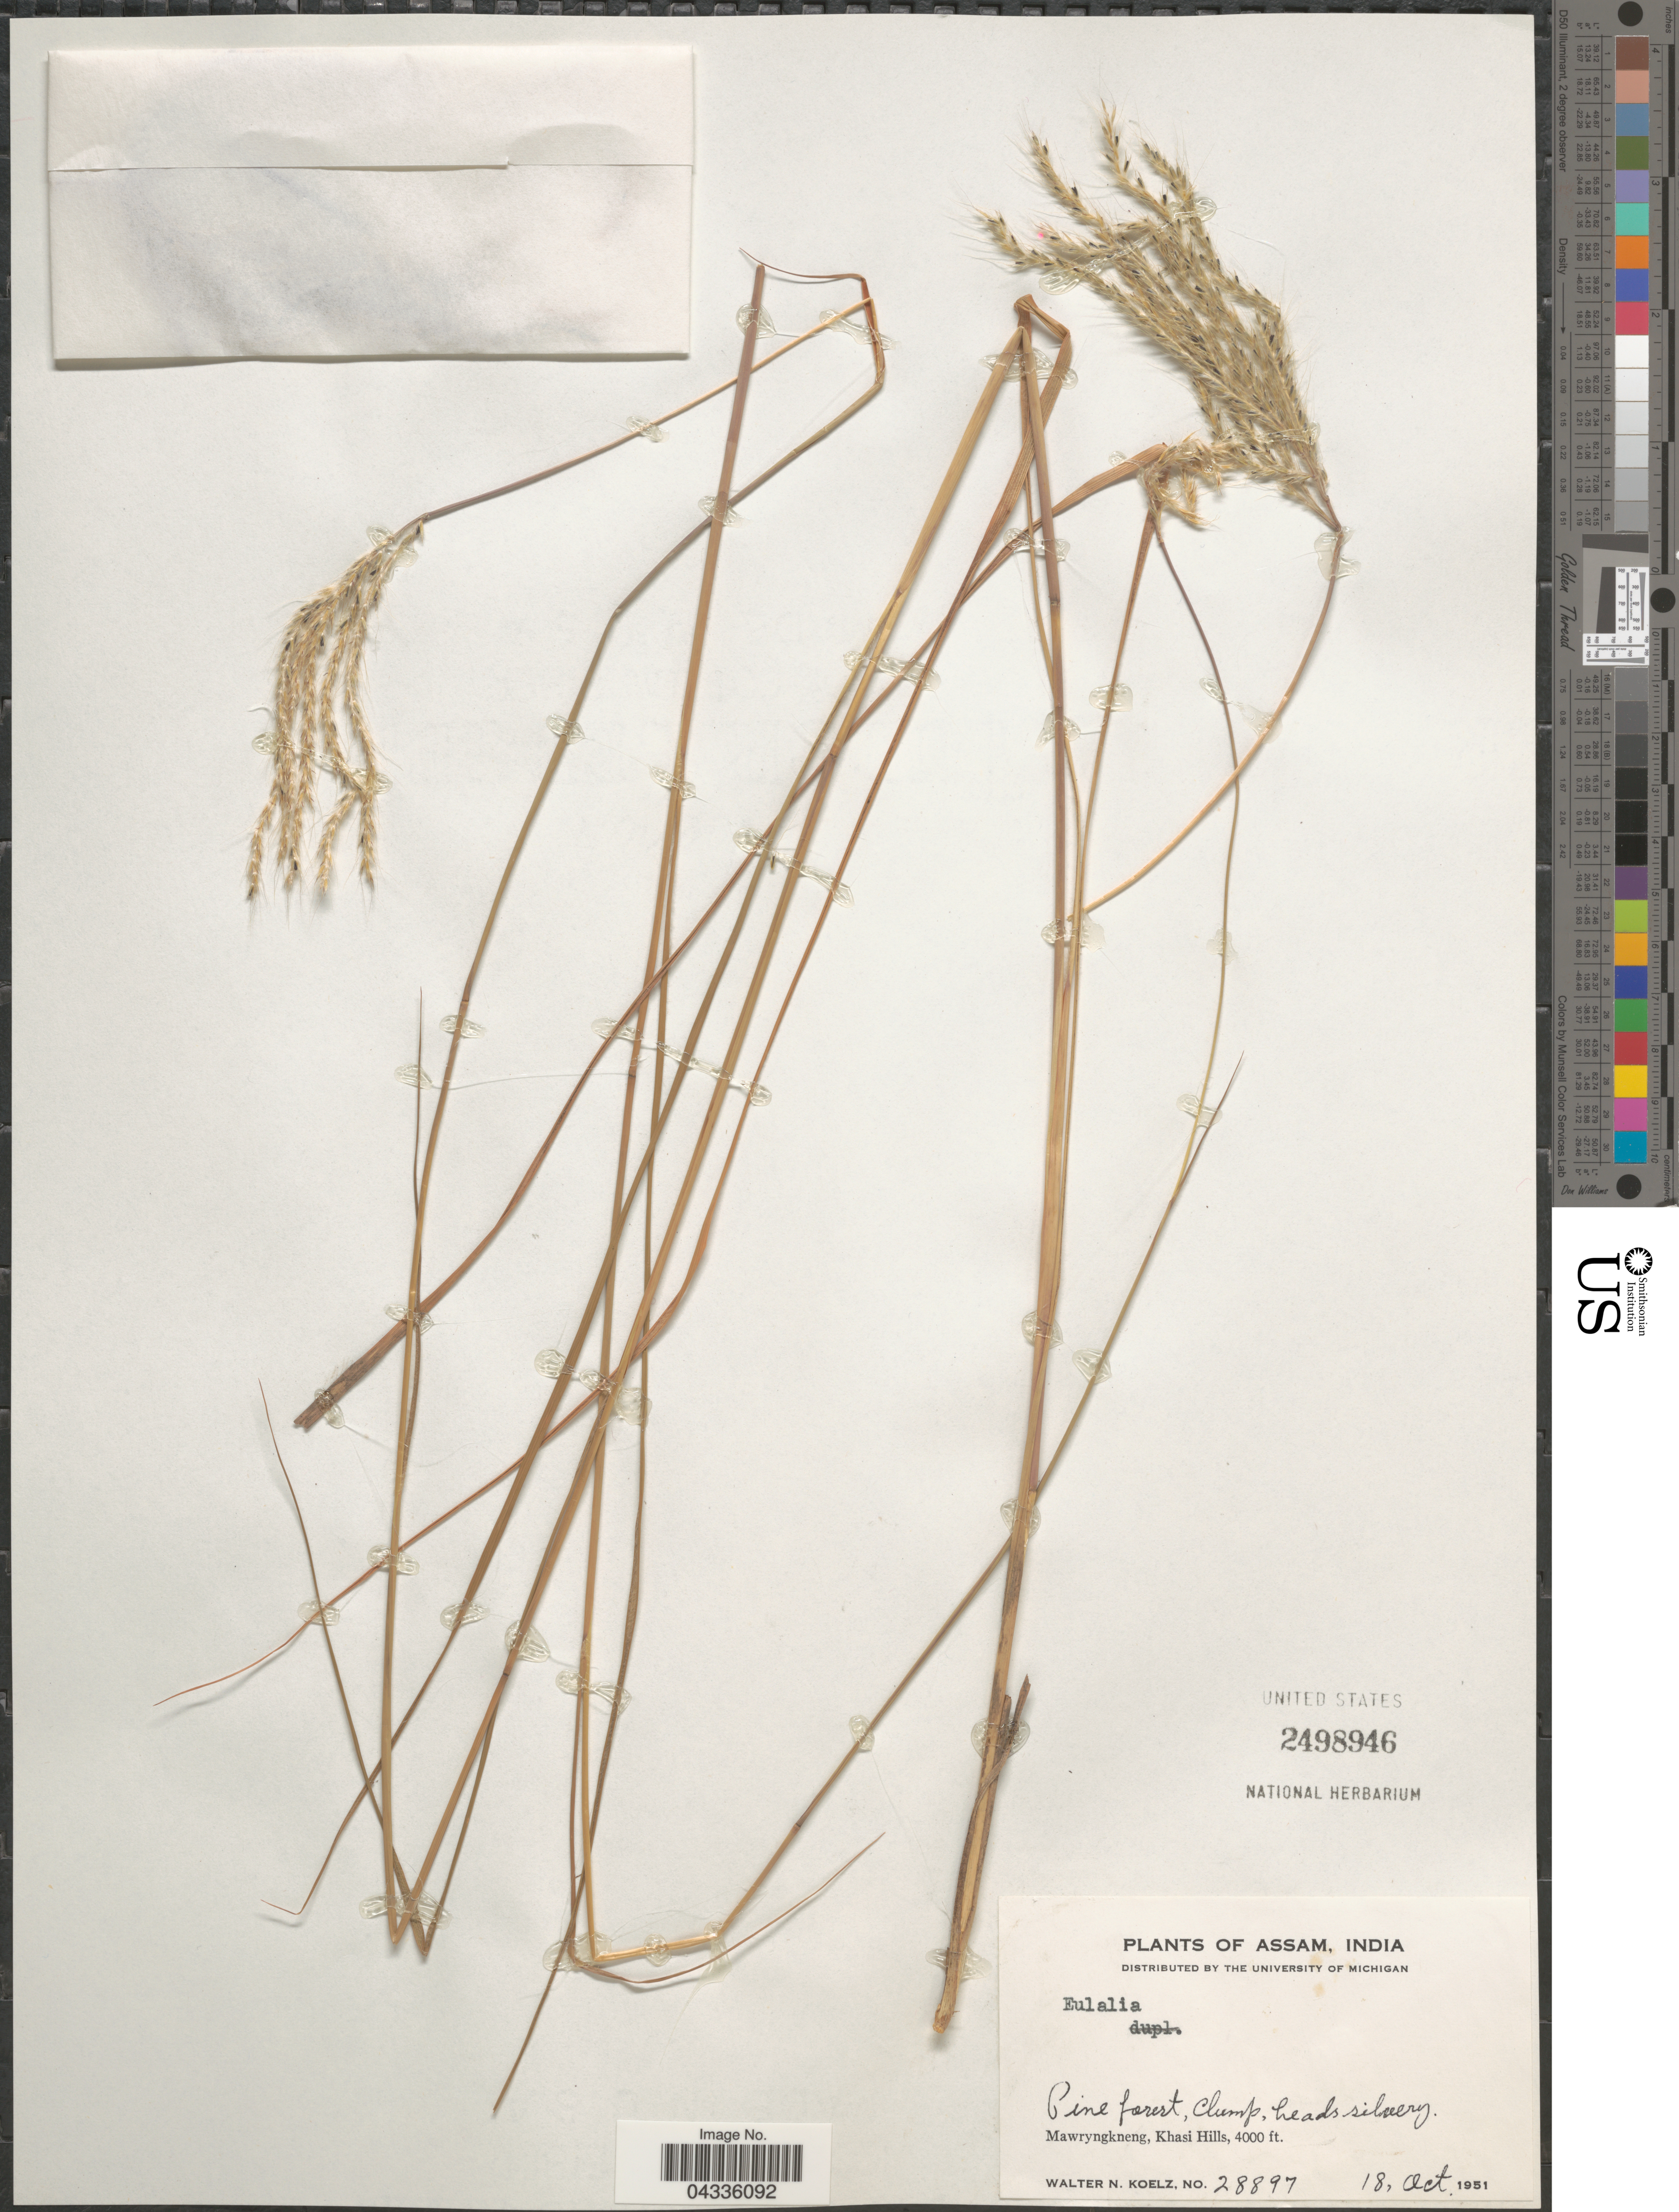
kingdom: Plantae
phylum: Tracheophyta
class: Liliopsida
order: Poales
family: Poaceae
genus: Eulalia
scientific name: Eulalia sp.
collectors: W. N. Koelz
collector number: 28897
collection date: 1951-10-18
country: India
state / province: Meghalaya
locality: Mawryngkneng, Khasi Hills.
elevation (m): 1219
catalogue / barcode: US 2498946